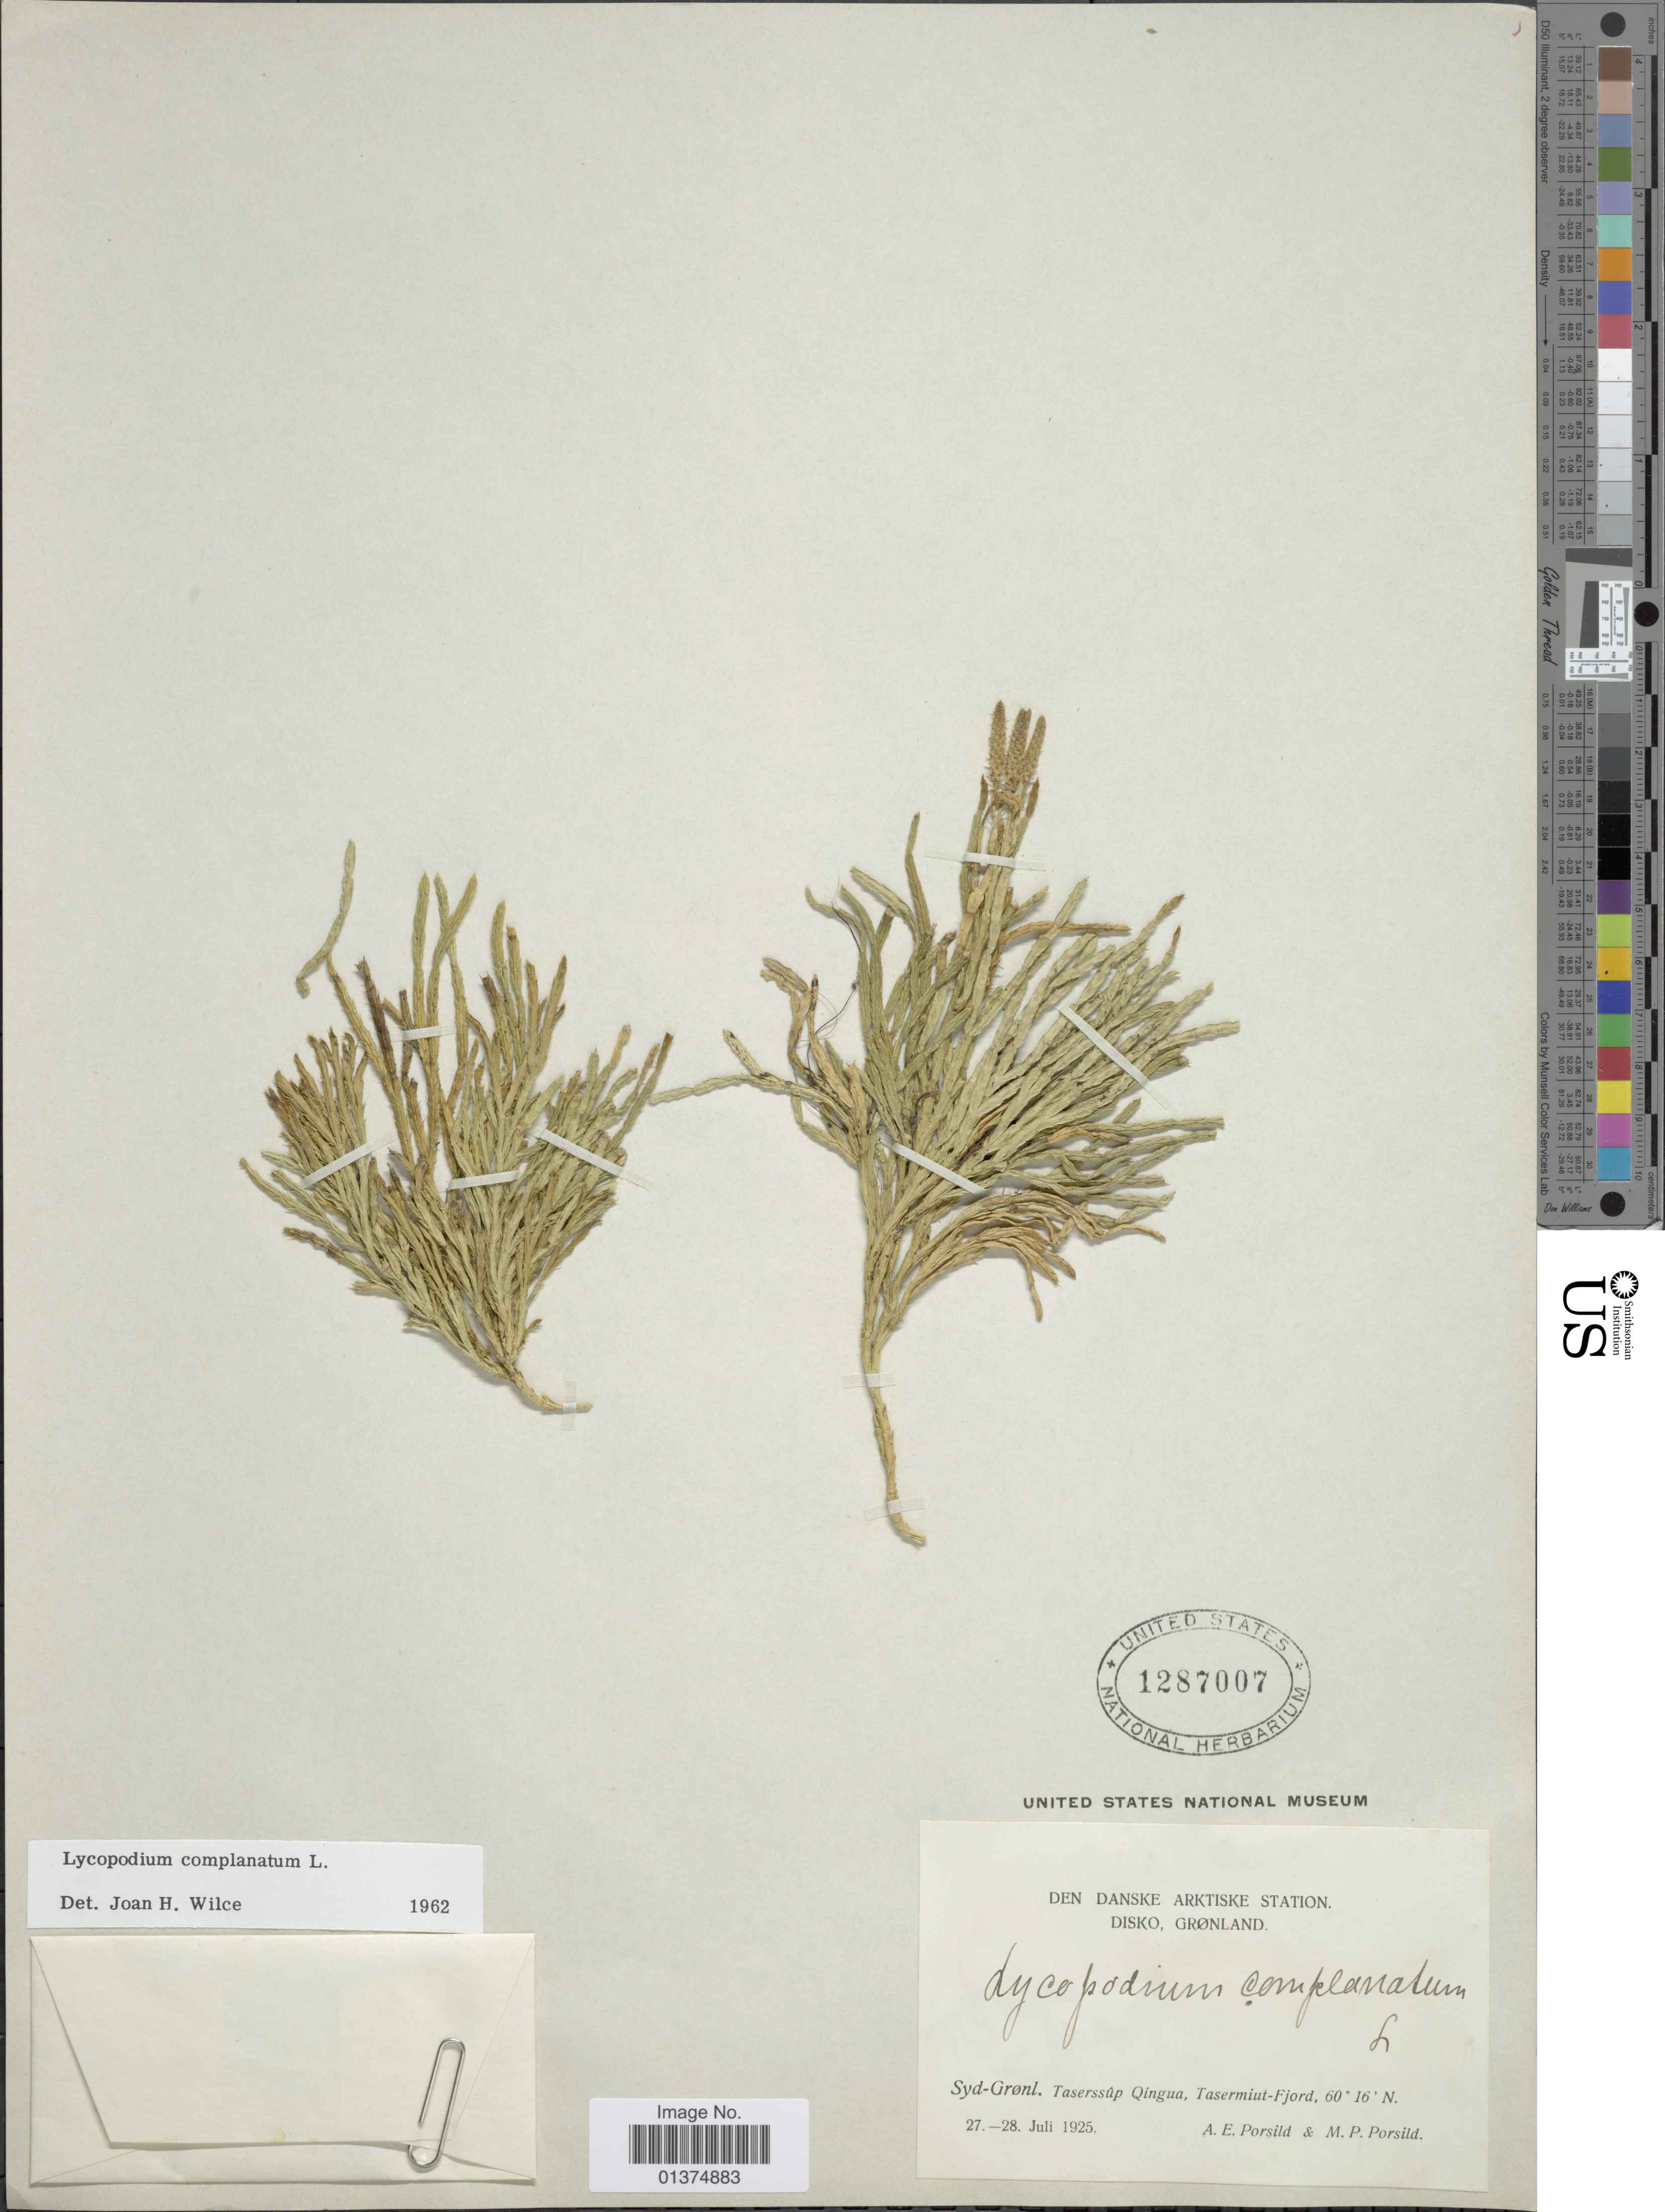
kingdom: Plantae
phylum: Tracheophyta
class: Lycopodiopsida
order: Lycopodiales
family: Lycopodiaceae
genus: Diphasiastrum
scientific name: Diphasiastrum complanatum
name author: (L.) Holub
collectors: A. E. Porsild & M. P. Porsild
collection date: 1925-08-27/1928-07-28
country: Greenland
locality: Den Danske Arktiske Station Disko, Syd-Grønl. Taserssû Qingua, Tasermiut-Fjord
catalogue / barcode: US 1287007